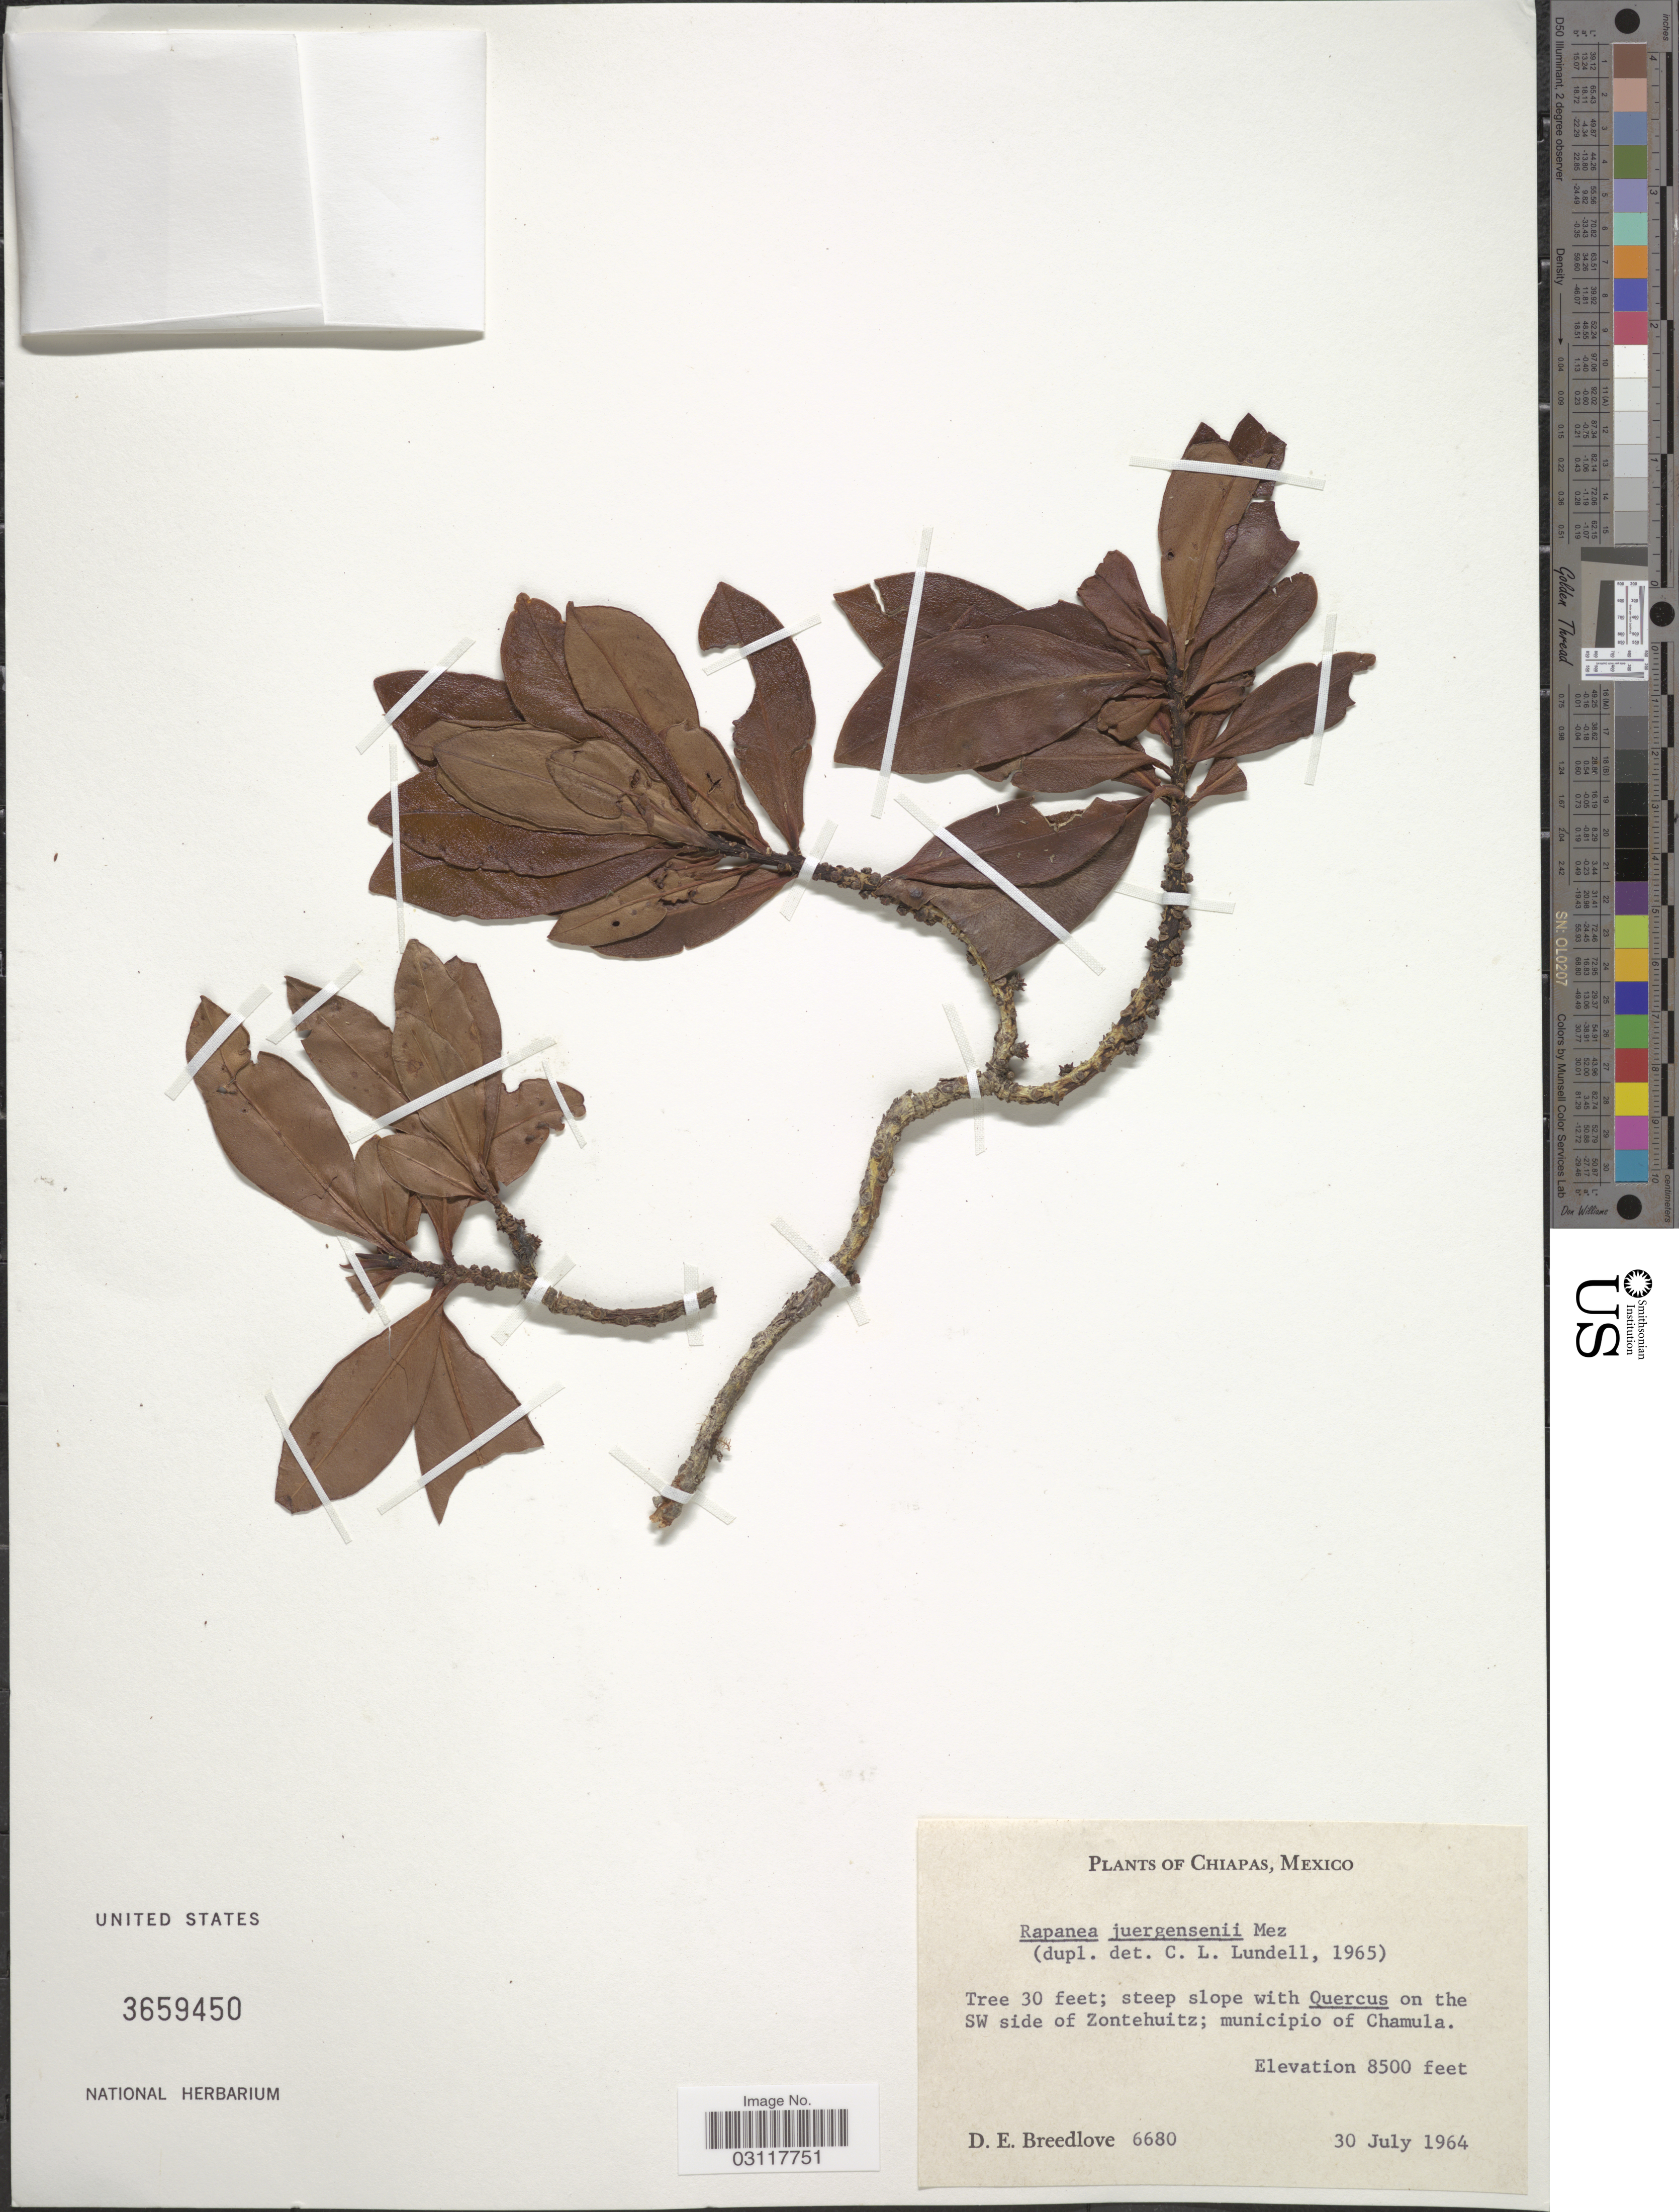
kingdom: Plantae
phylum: Tracheophyta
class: Magnoliopsida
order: Ericales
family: Primulaceae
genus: Rapanea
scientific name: Rapanea juergensenii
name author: Mez in Engl.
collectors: D. E. Breedlove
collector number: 6680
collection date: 1964-07-30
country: Mexico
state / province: Chiapas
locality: On the SW side of Zontehuitz; municipio of Chamula.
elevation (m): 2591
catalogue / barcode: US 3659450